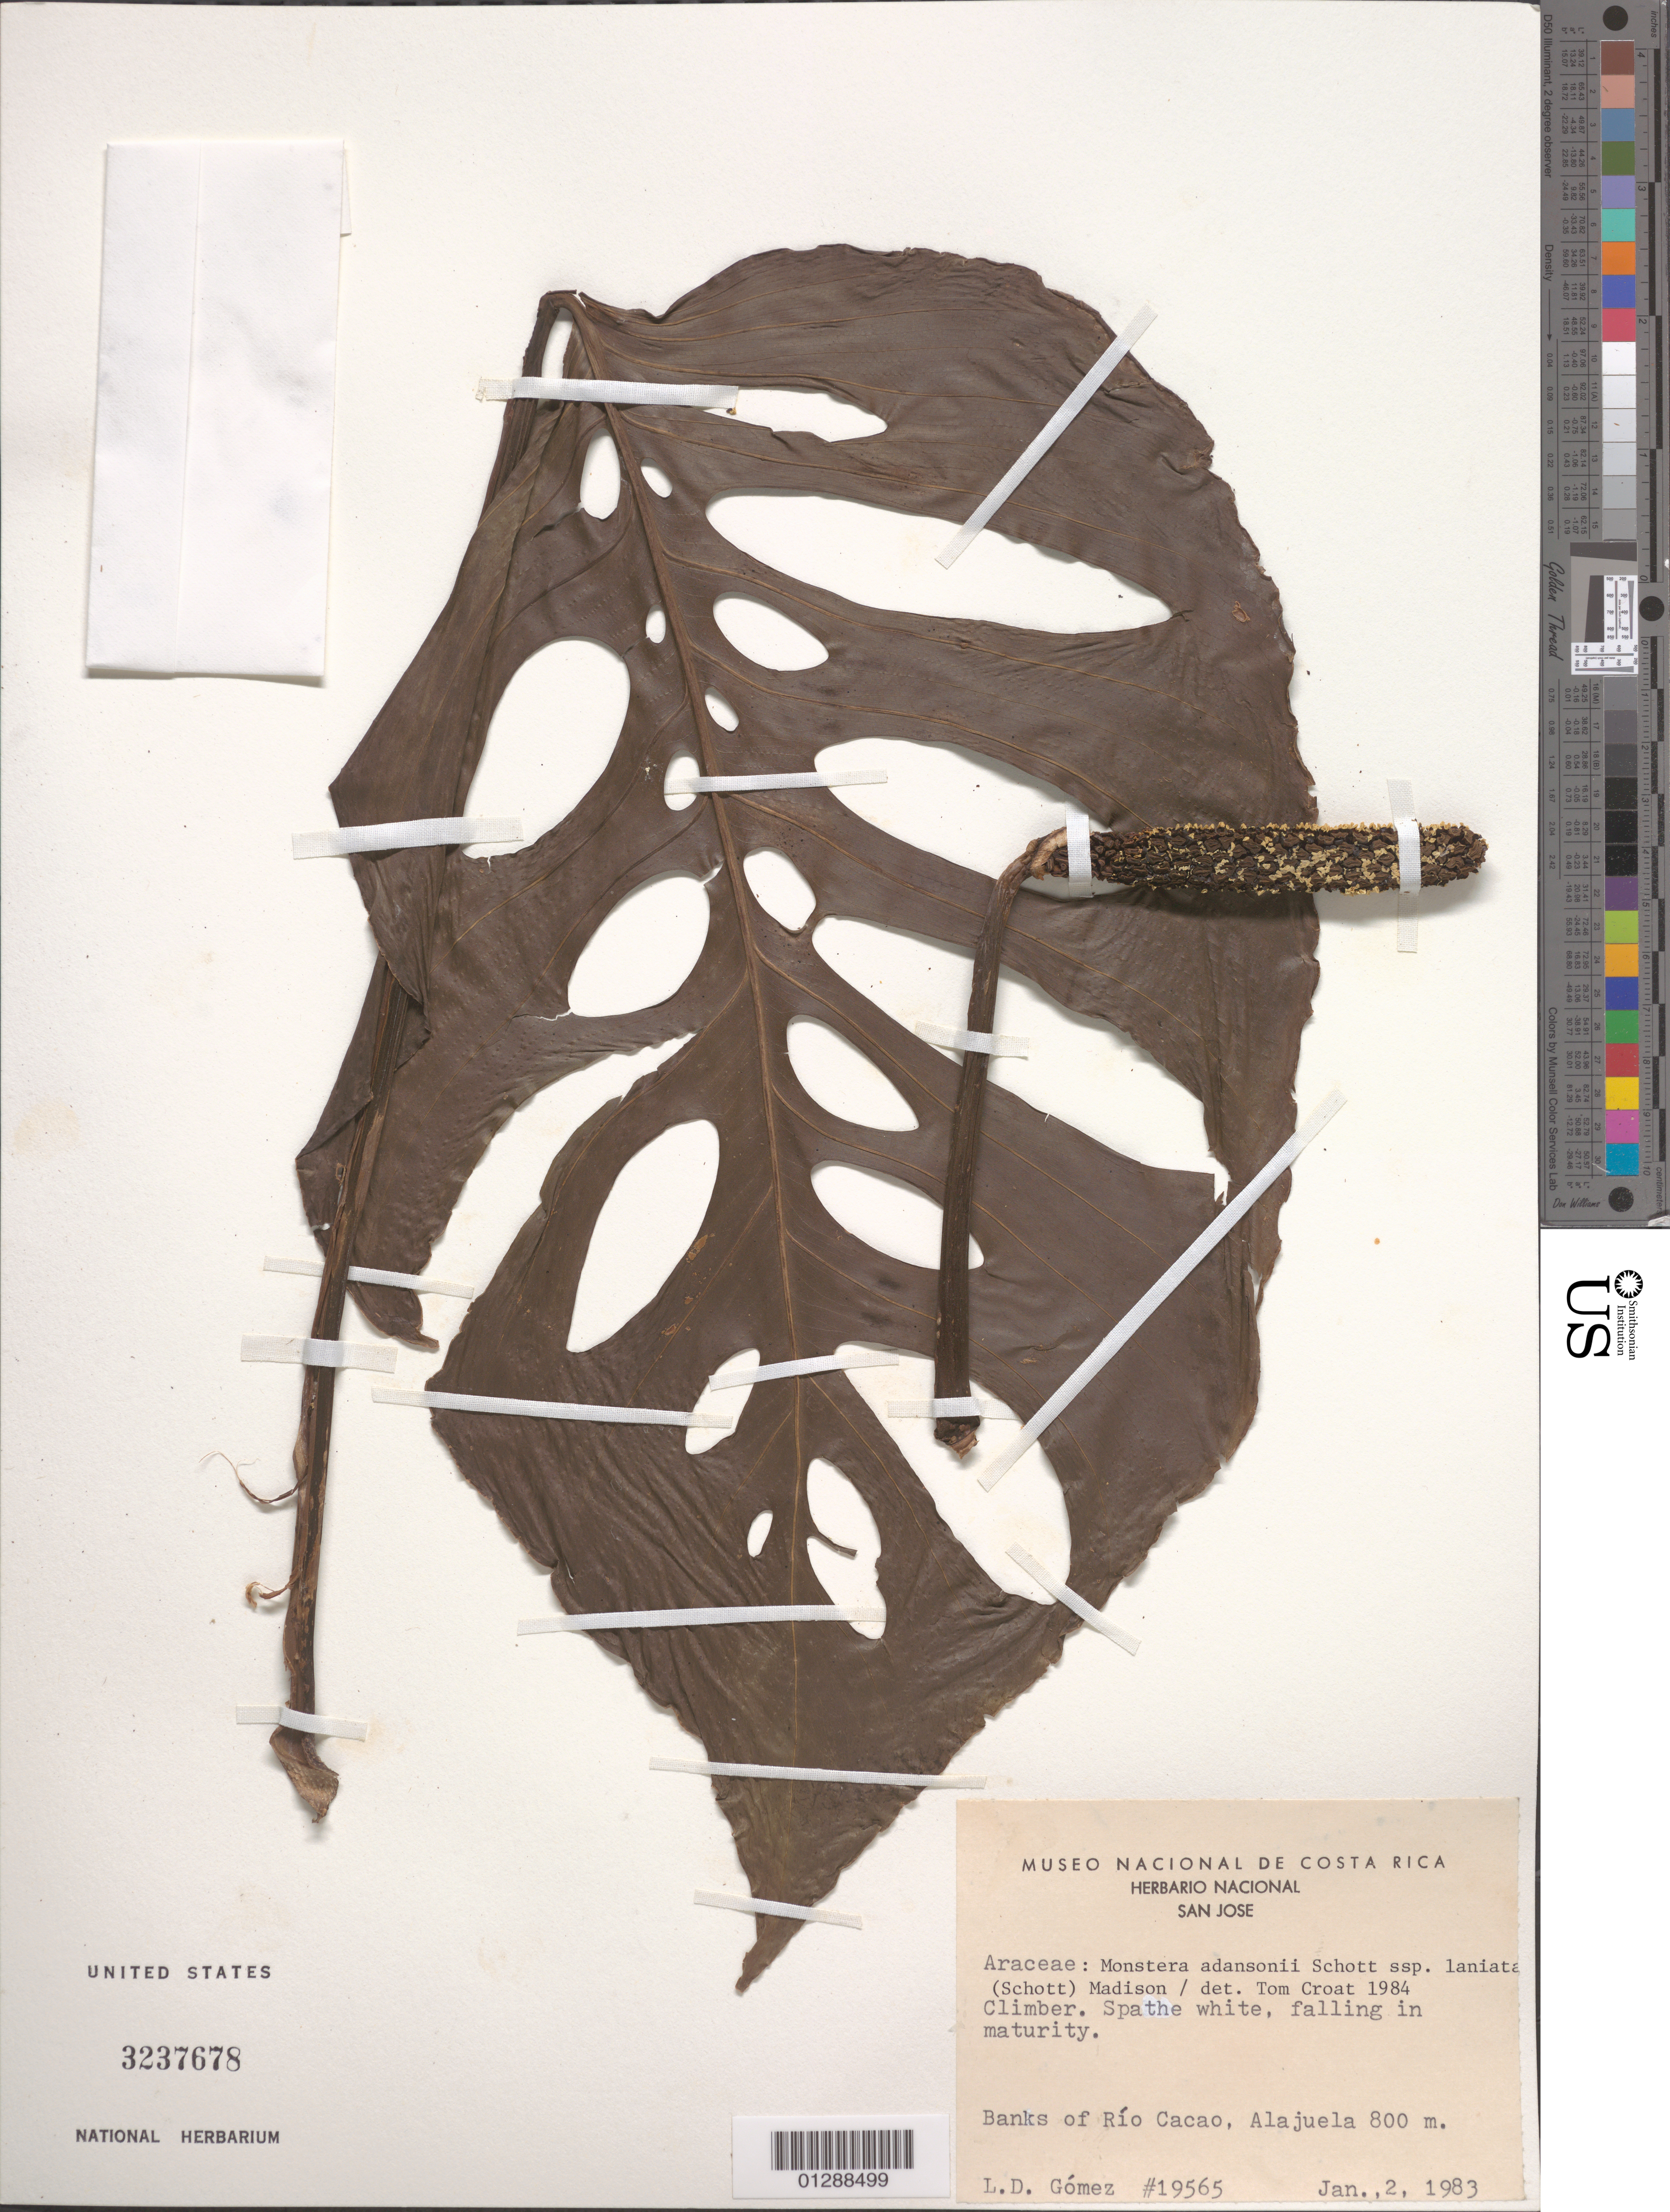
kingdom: Plantae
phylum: Tracheophyta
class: Liliopsida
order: Alismatales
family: Araceae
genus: Monstera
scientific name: Monstera adansonii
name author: Schott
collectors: L. D. Gómez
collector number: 19565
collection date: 1983-01-02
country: Costa Rica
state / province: Alajuela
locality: Banks of Río Cacao.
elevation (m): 800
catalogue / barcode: US 3237678